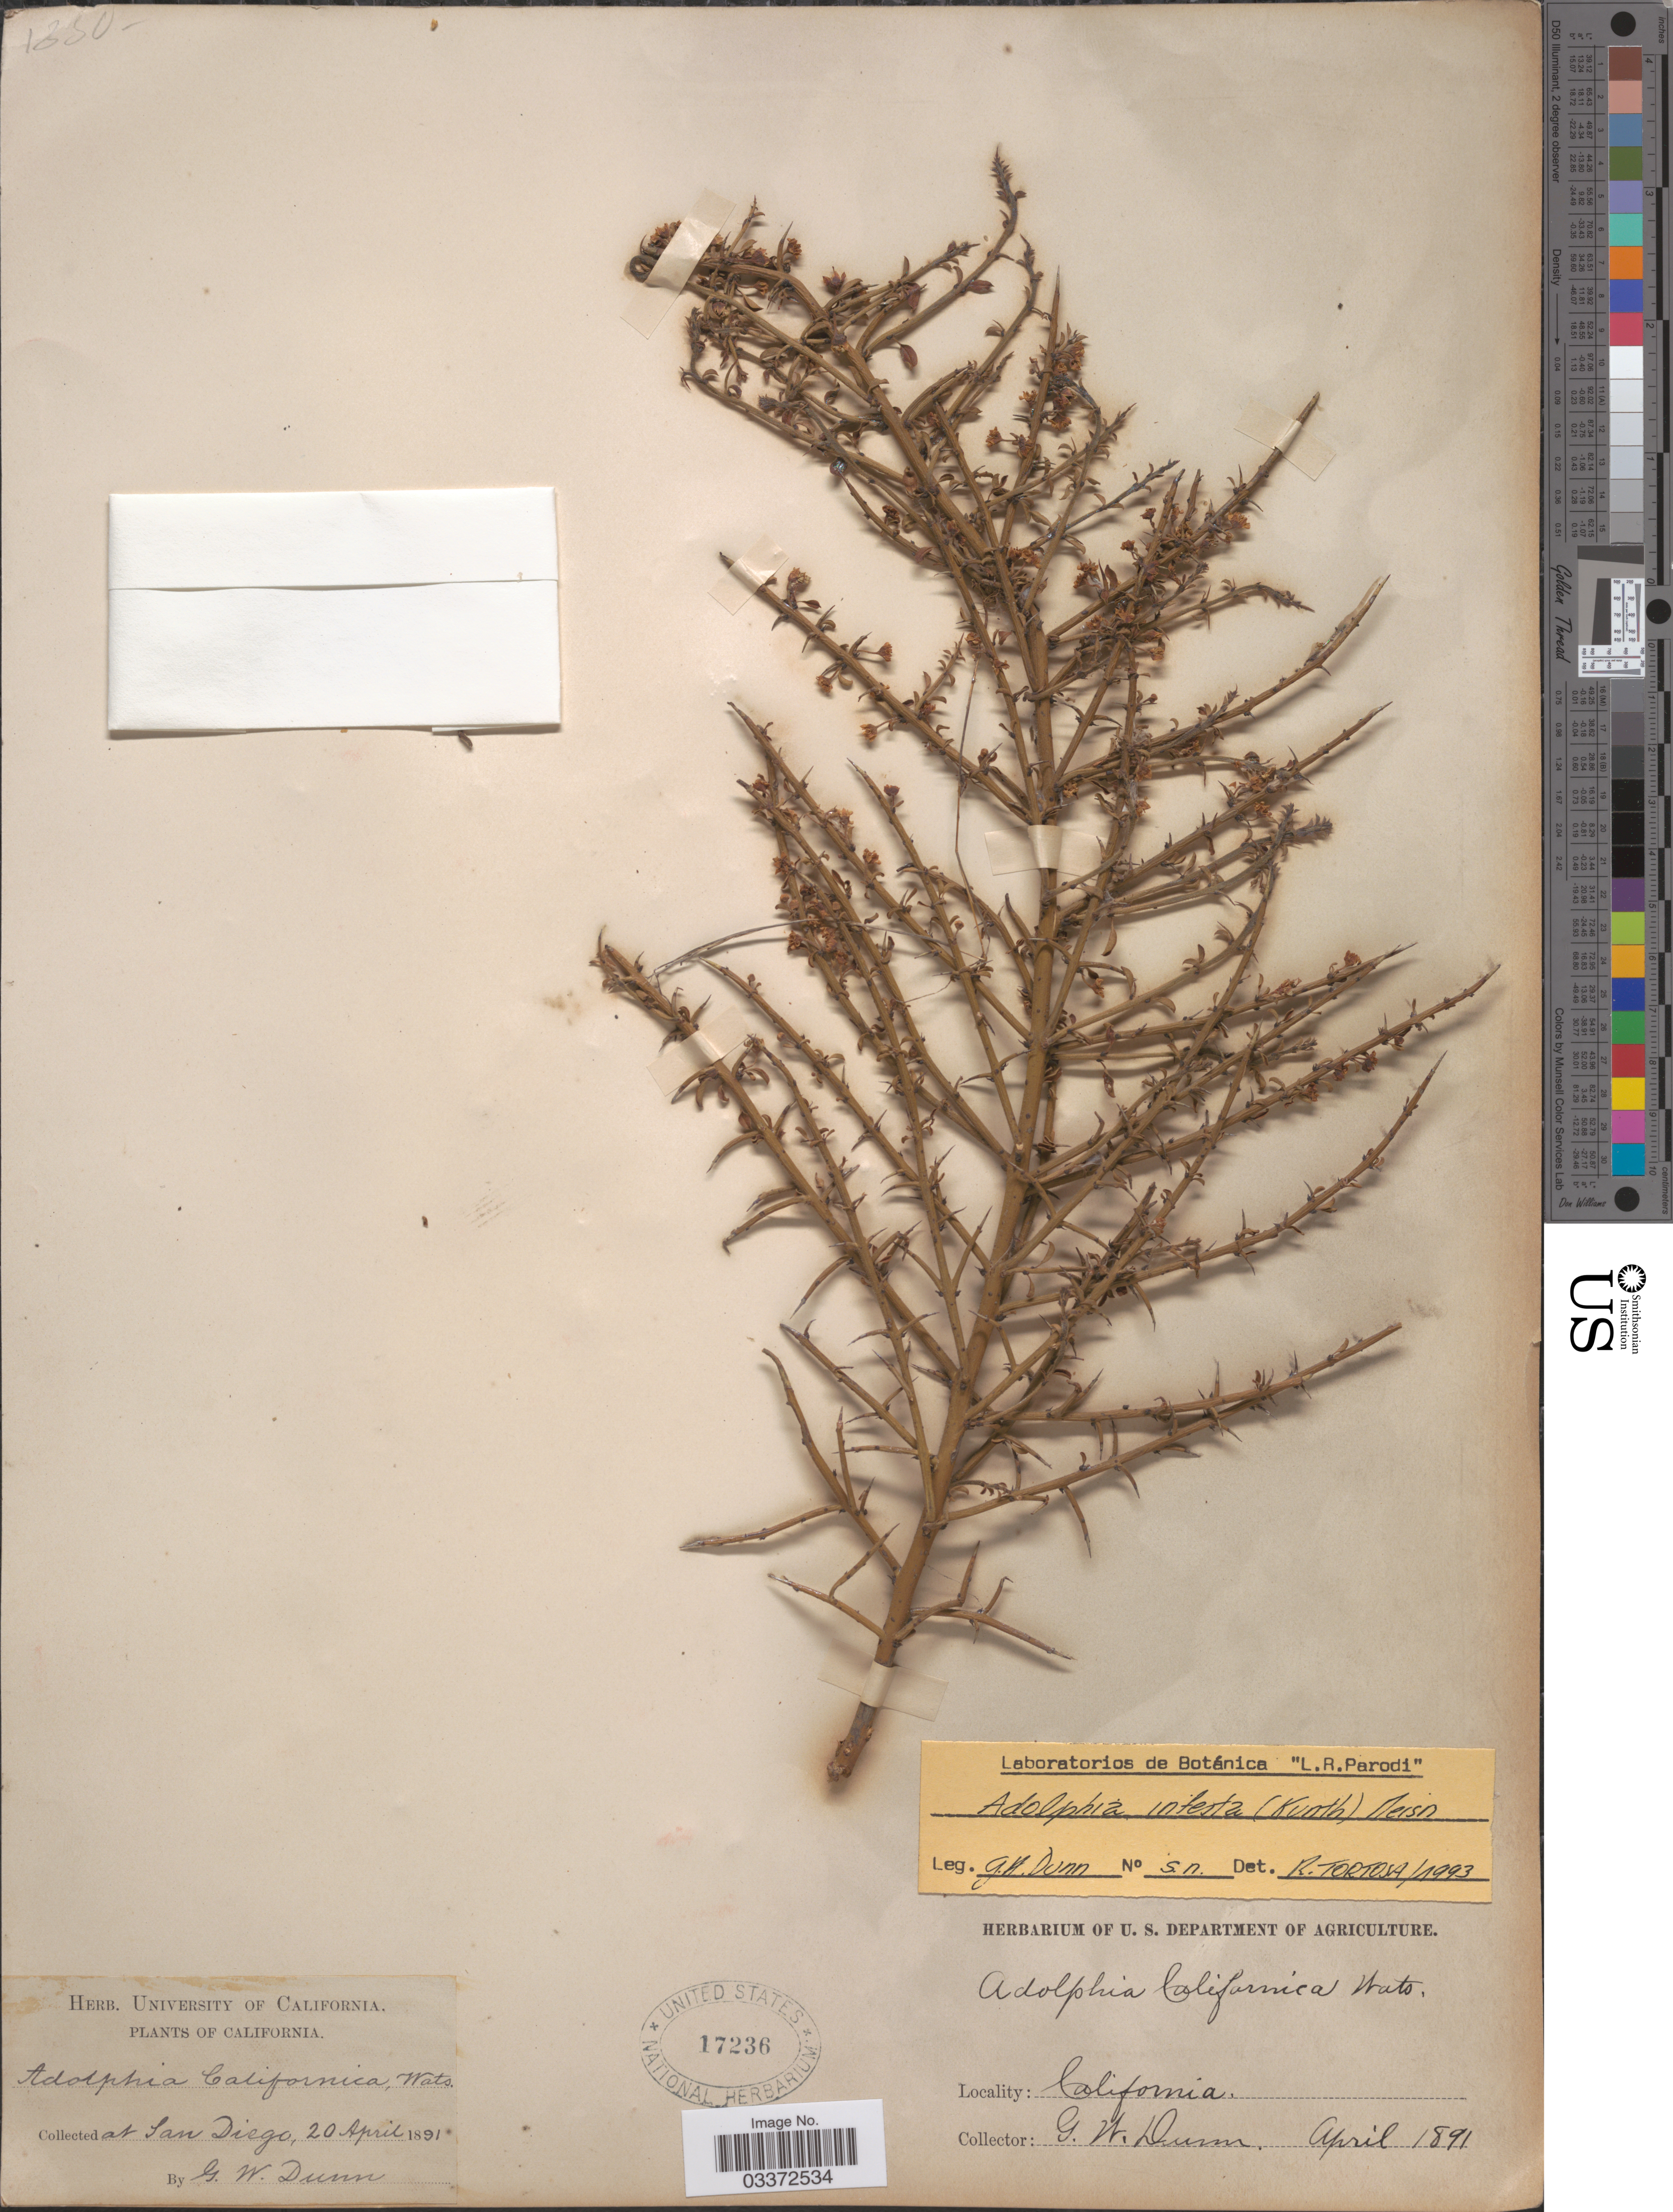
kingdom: Plantae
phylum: Tracheophyta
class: Magnoliopsida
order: Rosales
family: Rhamnaceae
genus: Adolphia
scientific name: Adolphia infesta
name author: (Kunth) Meisn.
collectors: G. W.Dunn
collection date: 1891-04-20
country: United States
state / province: California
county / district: San Diego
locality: San Diego.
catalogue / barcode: US 17236